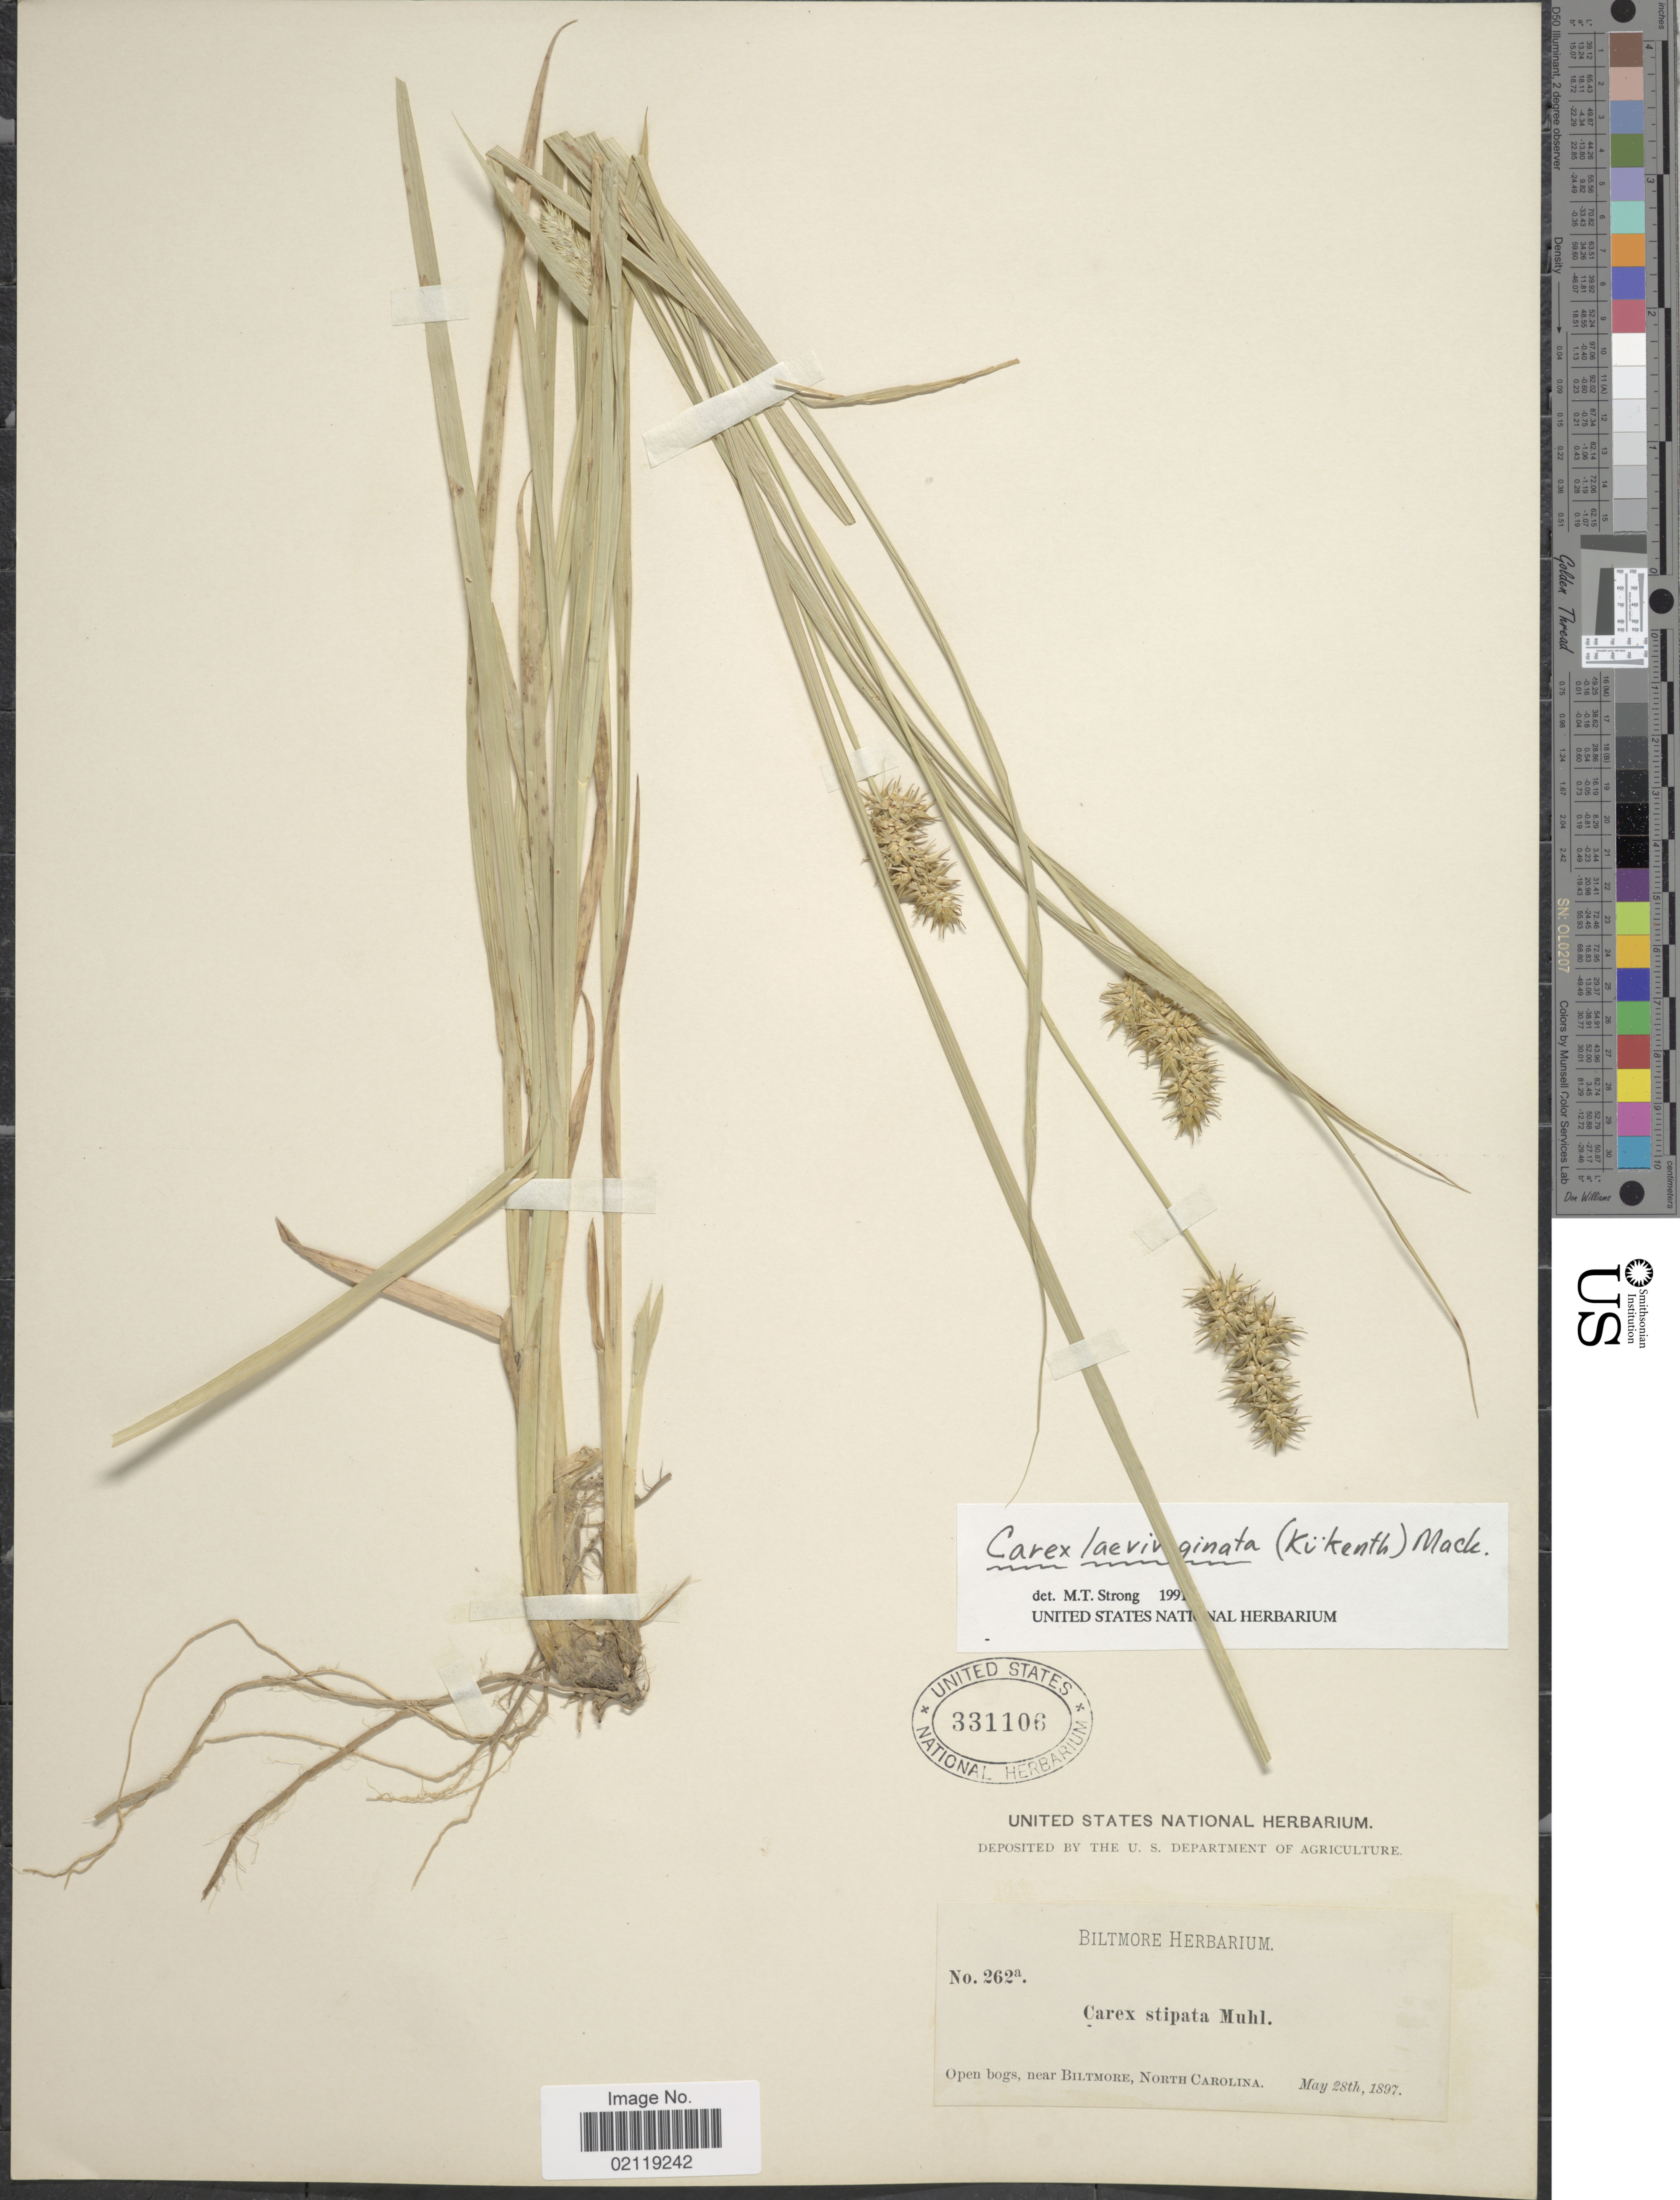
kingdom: Plantae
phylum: Tracheophyta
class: Liliopsida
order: Poales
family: Cyperaceae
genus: Carex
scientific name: Carex laevivaginata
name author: (Kük.) Mack.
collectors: ex herb. Biltmore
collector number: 262a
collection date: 1897-05-28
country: United States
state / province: North Carolina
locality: Open bogs, near Biltmore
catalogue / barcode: US 331106